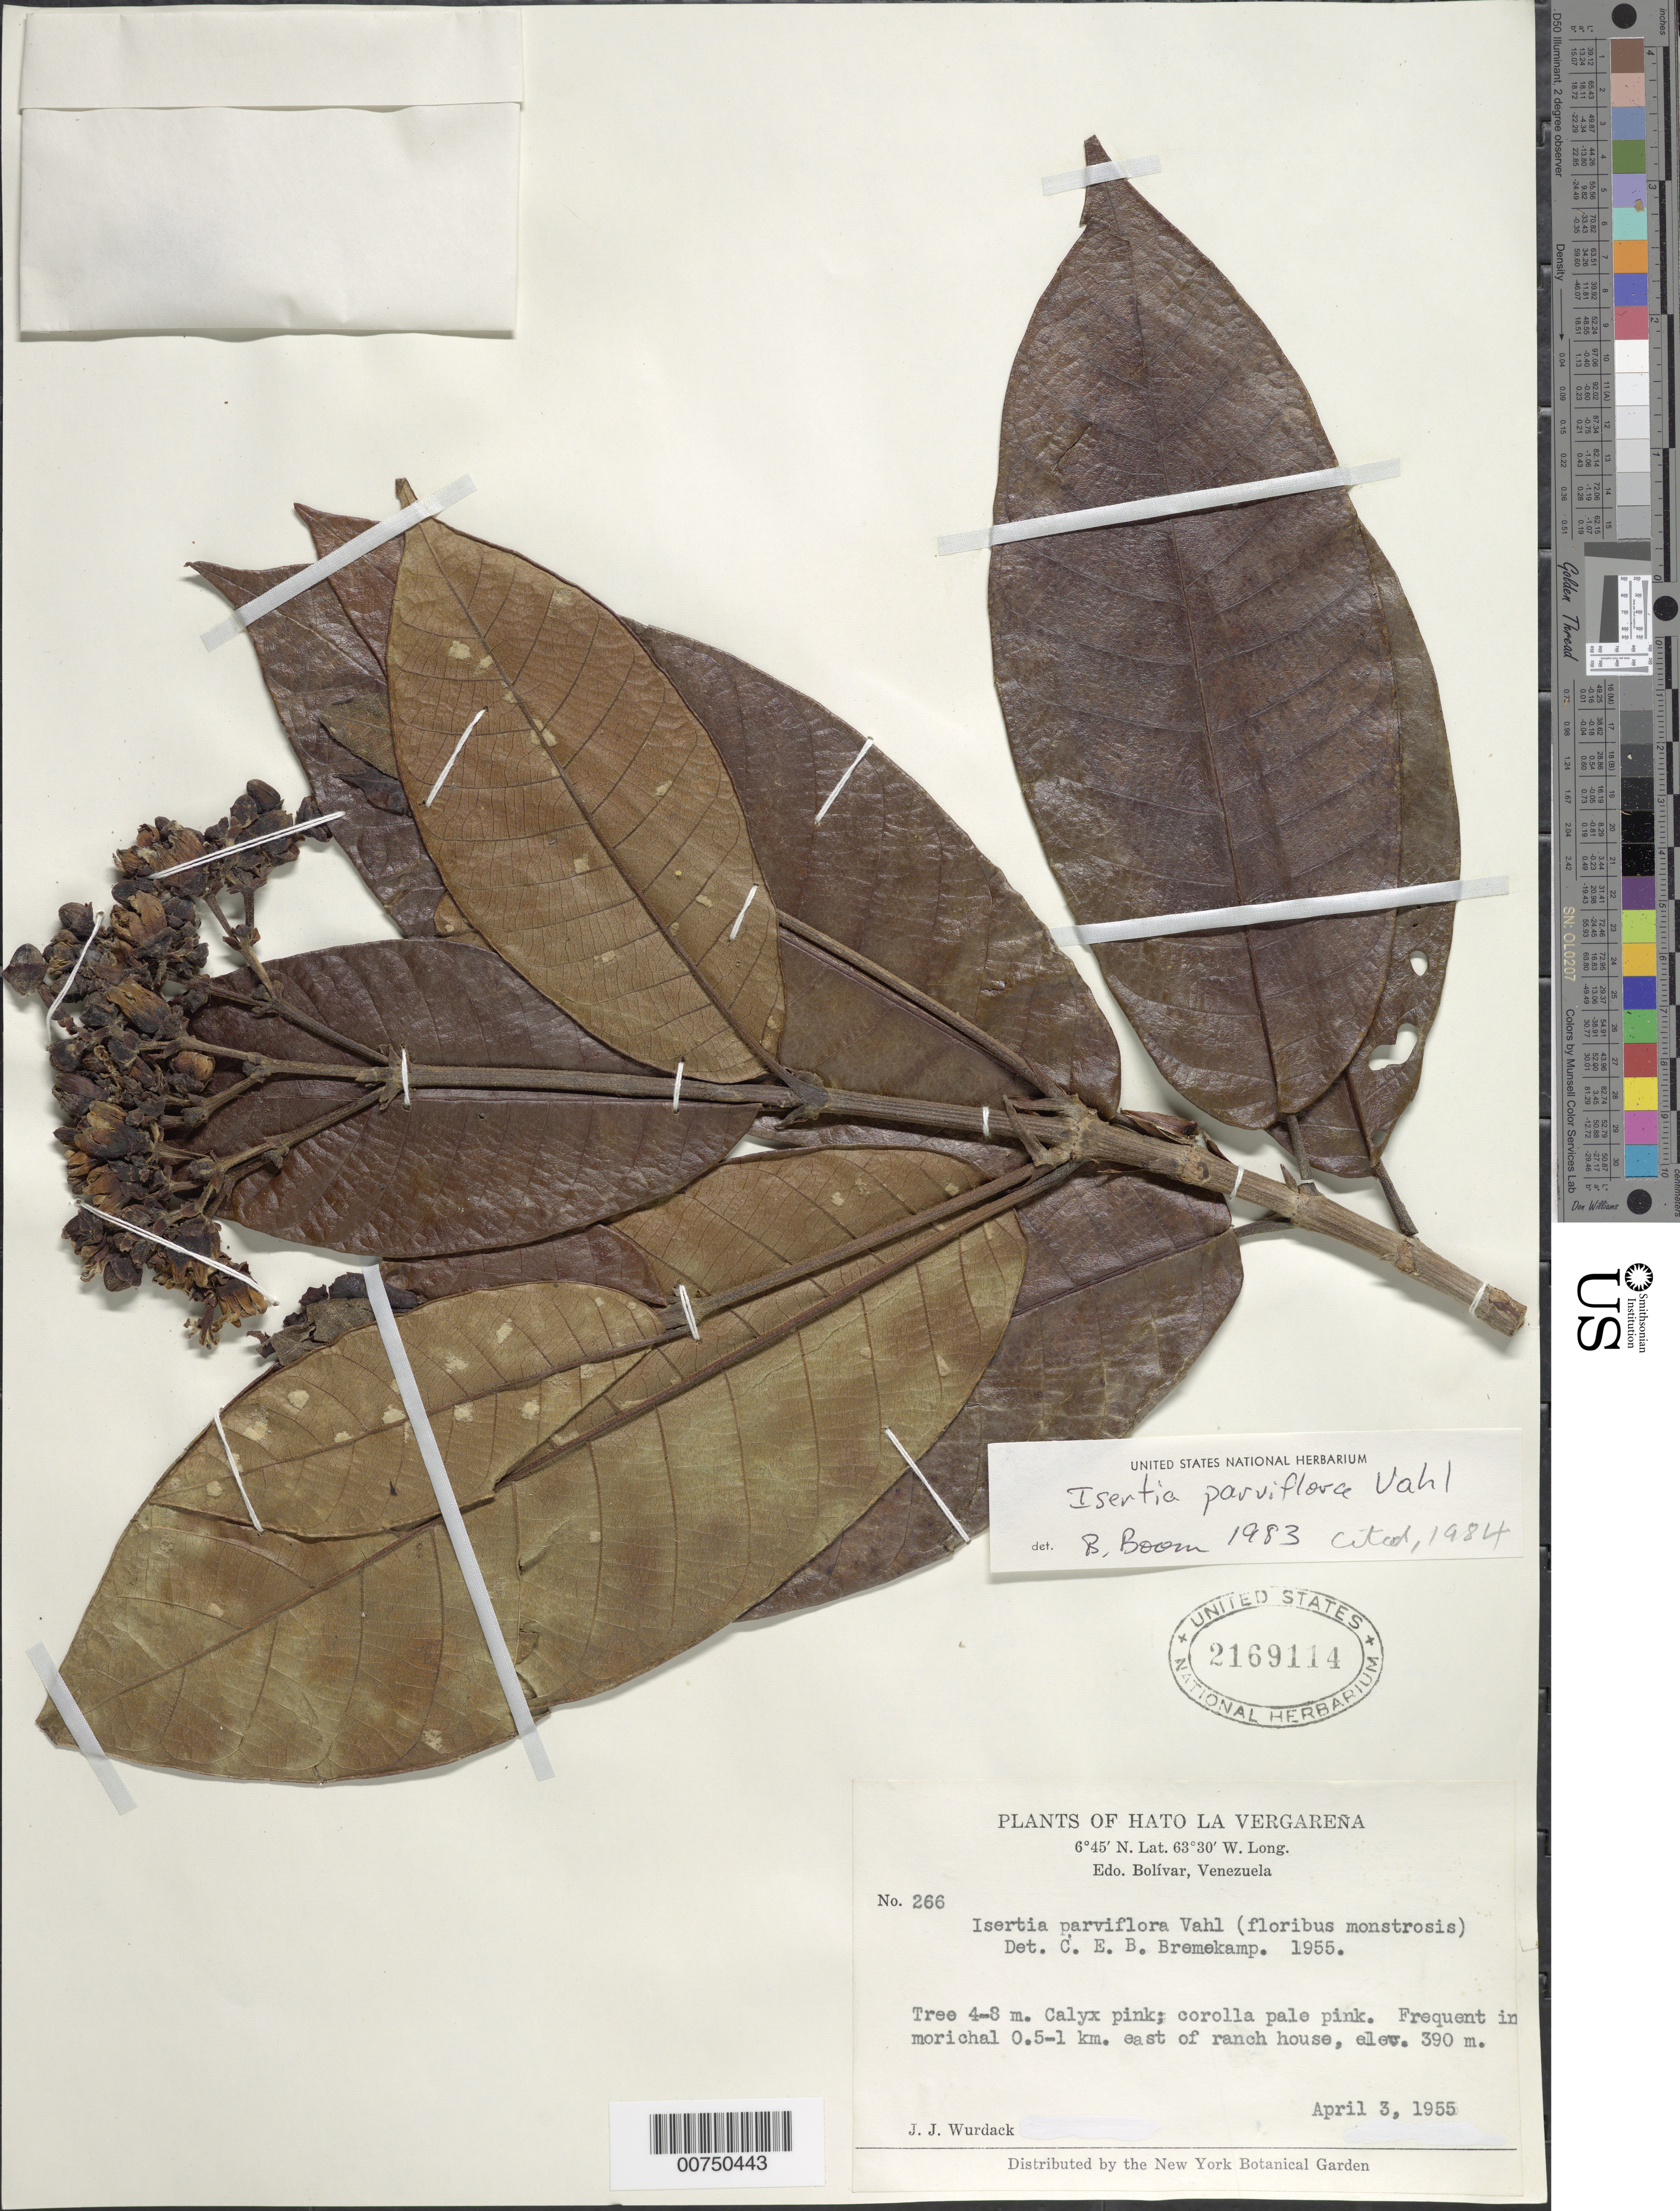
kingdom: Plantae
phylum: Tracheophyta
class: Magnoliopsida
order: Gentianales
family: Rubiaceae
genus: Isertia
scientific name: Isertia parviflora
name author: Vahl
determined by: Boom, B. M.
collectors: J. J. Wurdack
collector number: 266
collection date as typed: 3-Apr-55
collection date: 1955-04-03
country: Venezuela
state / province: Bolívar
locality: Hato La Vergarena, 0.5-1 km E of ranch house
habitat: Morichal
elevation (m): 390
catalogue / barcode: US 2169114